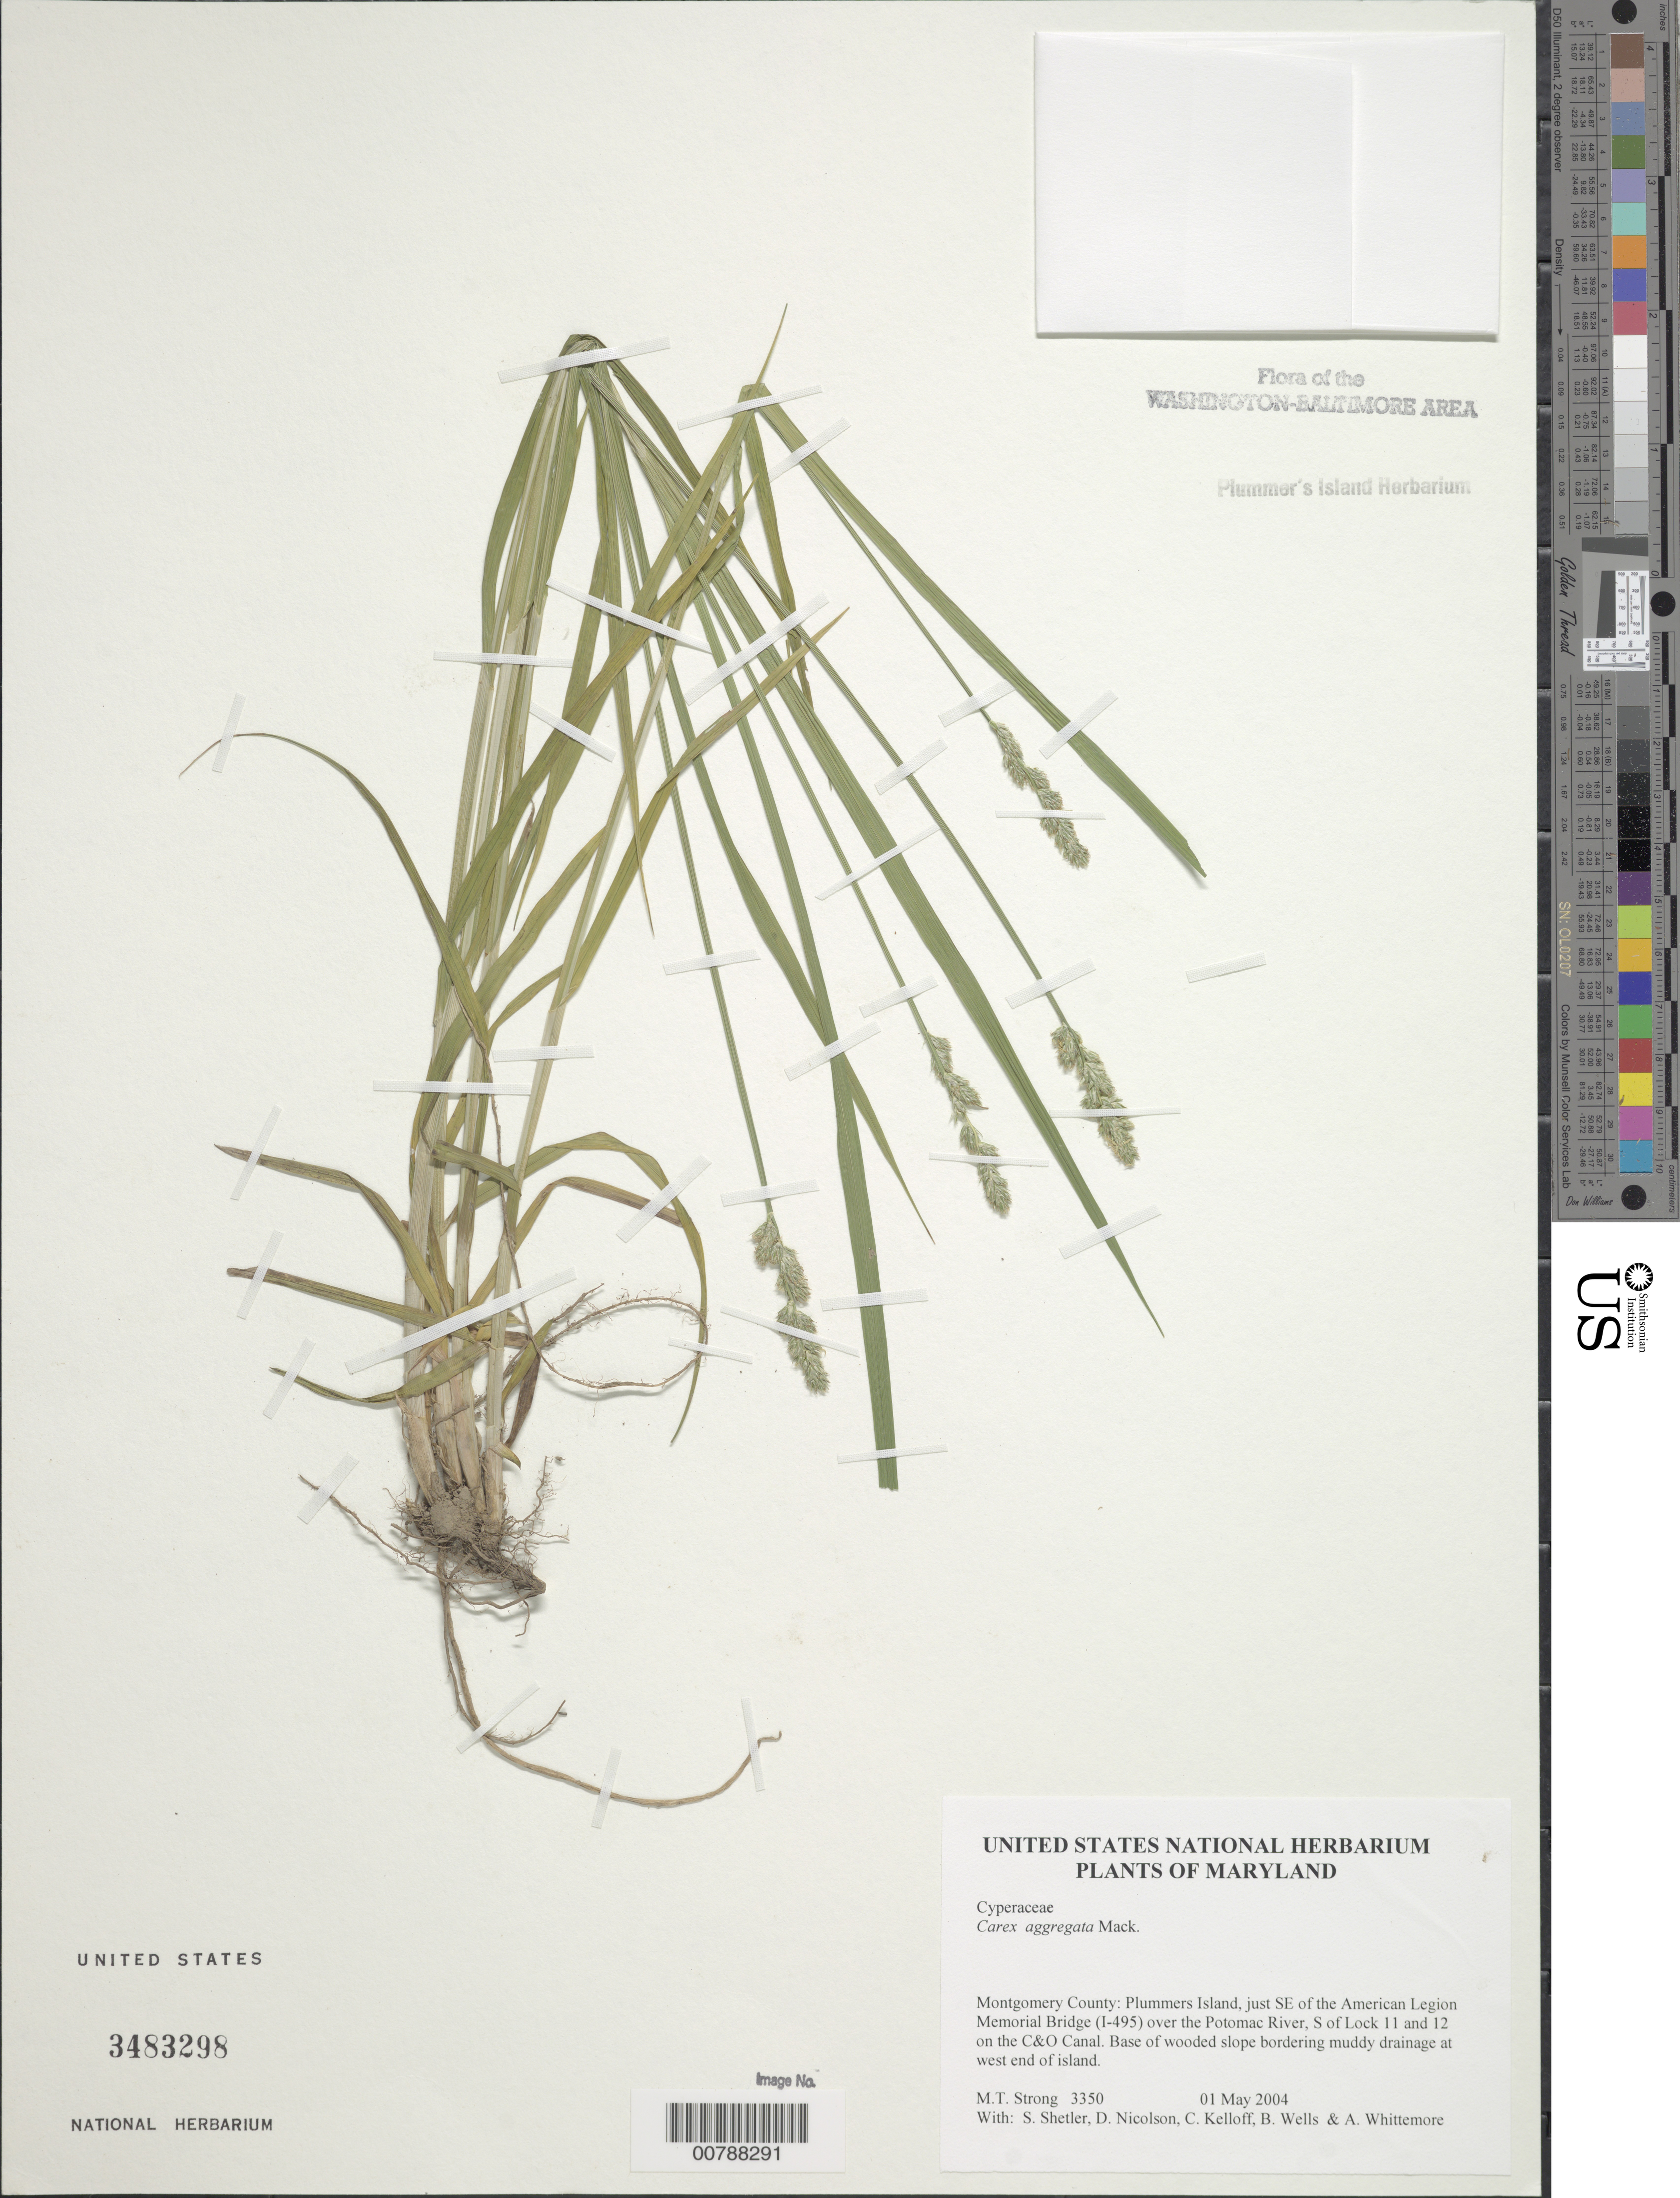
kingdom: Plantae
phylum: Tracheophyta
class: Liliopsida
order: Poales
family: Cyperaceae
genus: Carex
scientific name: Carex aggregata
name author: Mack.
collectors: M. T. Strong, S. Shetler, D. H. Nicolson, C. L. Kelloff, B. Wells & A. Whittemore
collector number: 3350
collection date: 2004-05-01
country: United States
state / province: Maryland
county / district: Montgomery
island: Plummers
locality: Plummers Island, just SE of the American Legion Memorial Bridge (I-495) over the Potomac River, S of Lock 11 and 12 on the C&O Canal. Bordering west end of island.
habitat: Base of wooded slope bordering muddy drainage.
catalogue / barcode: US 3483298